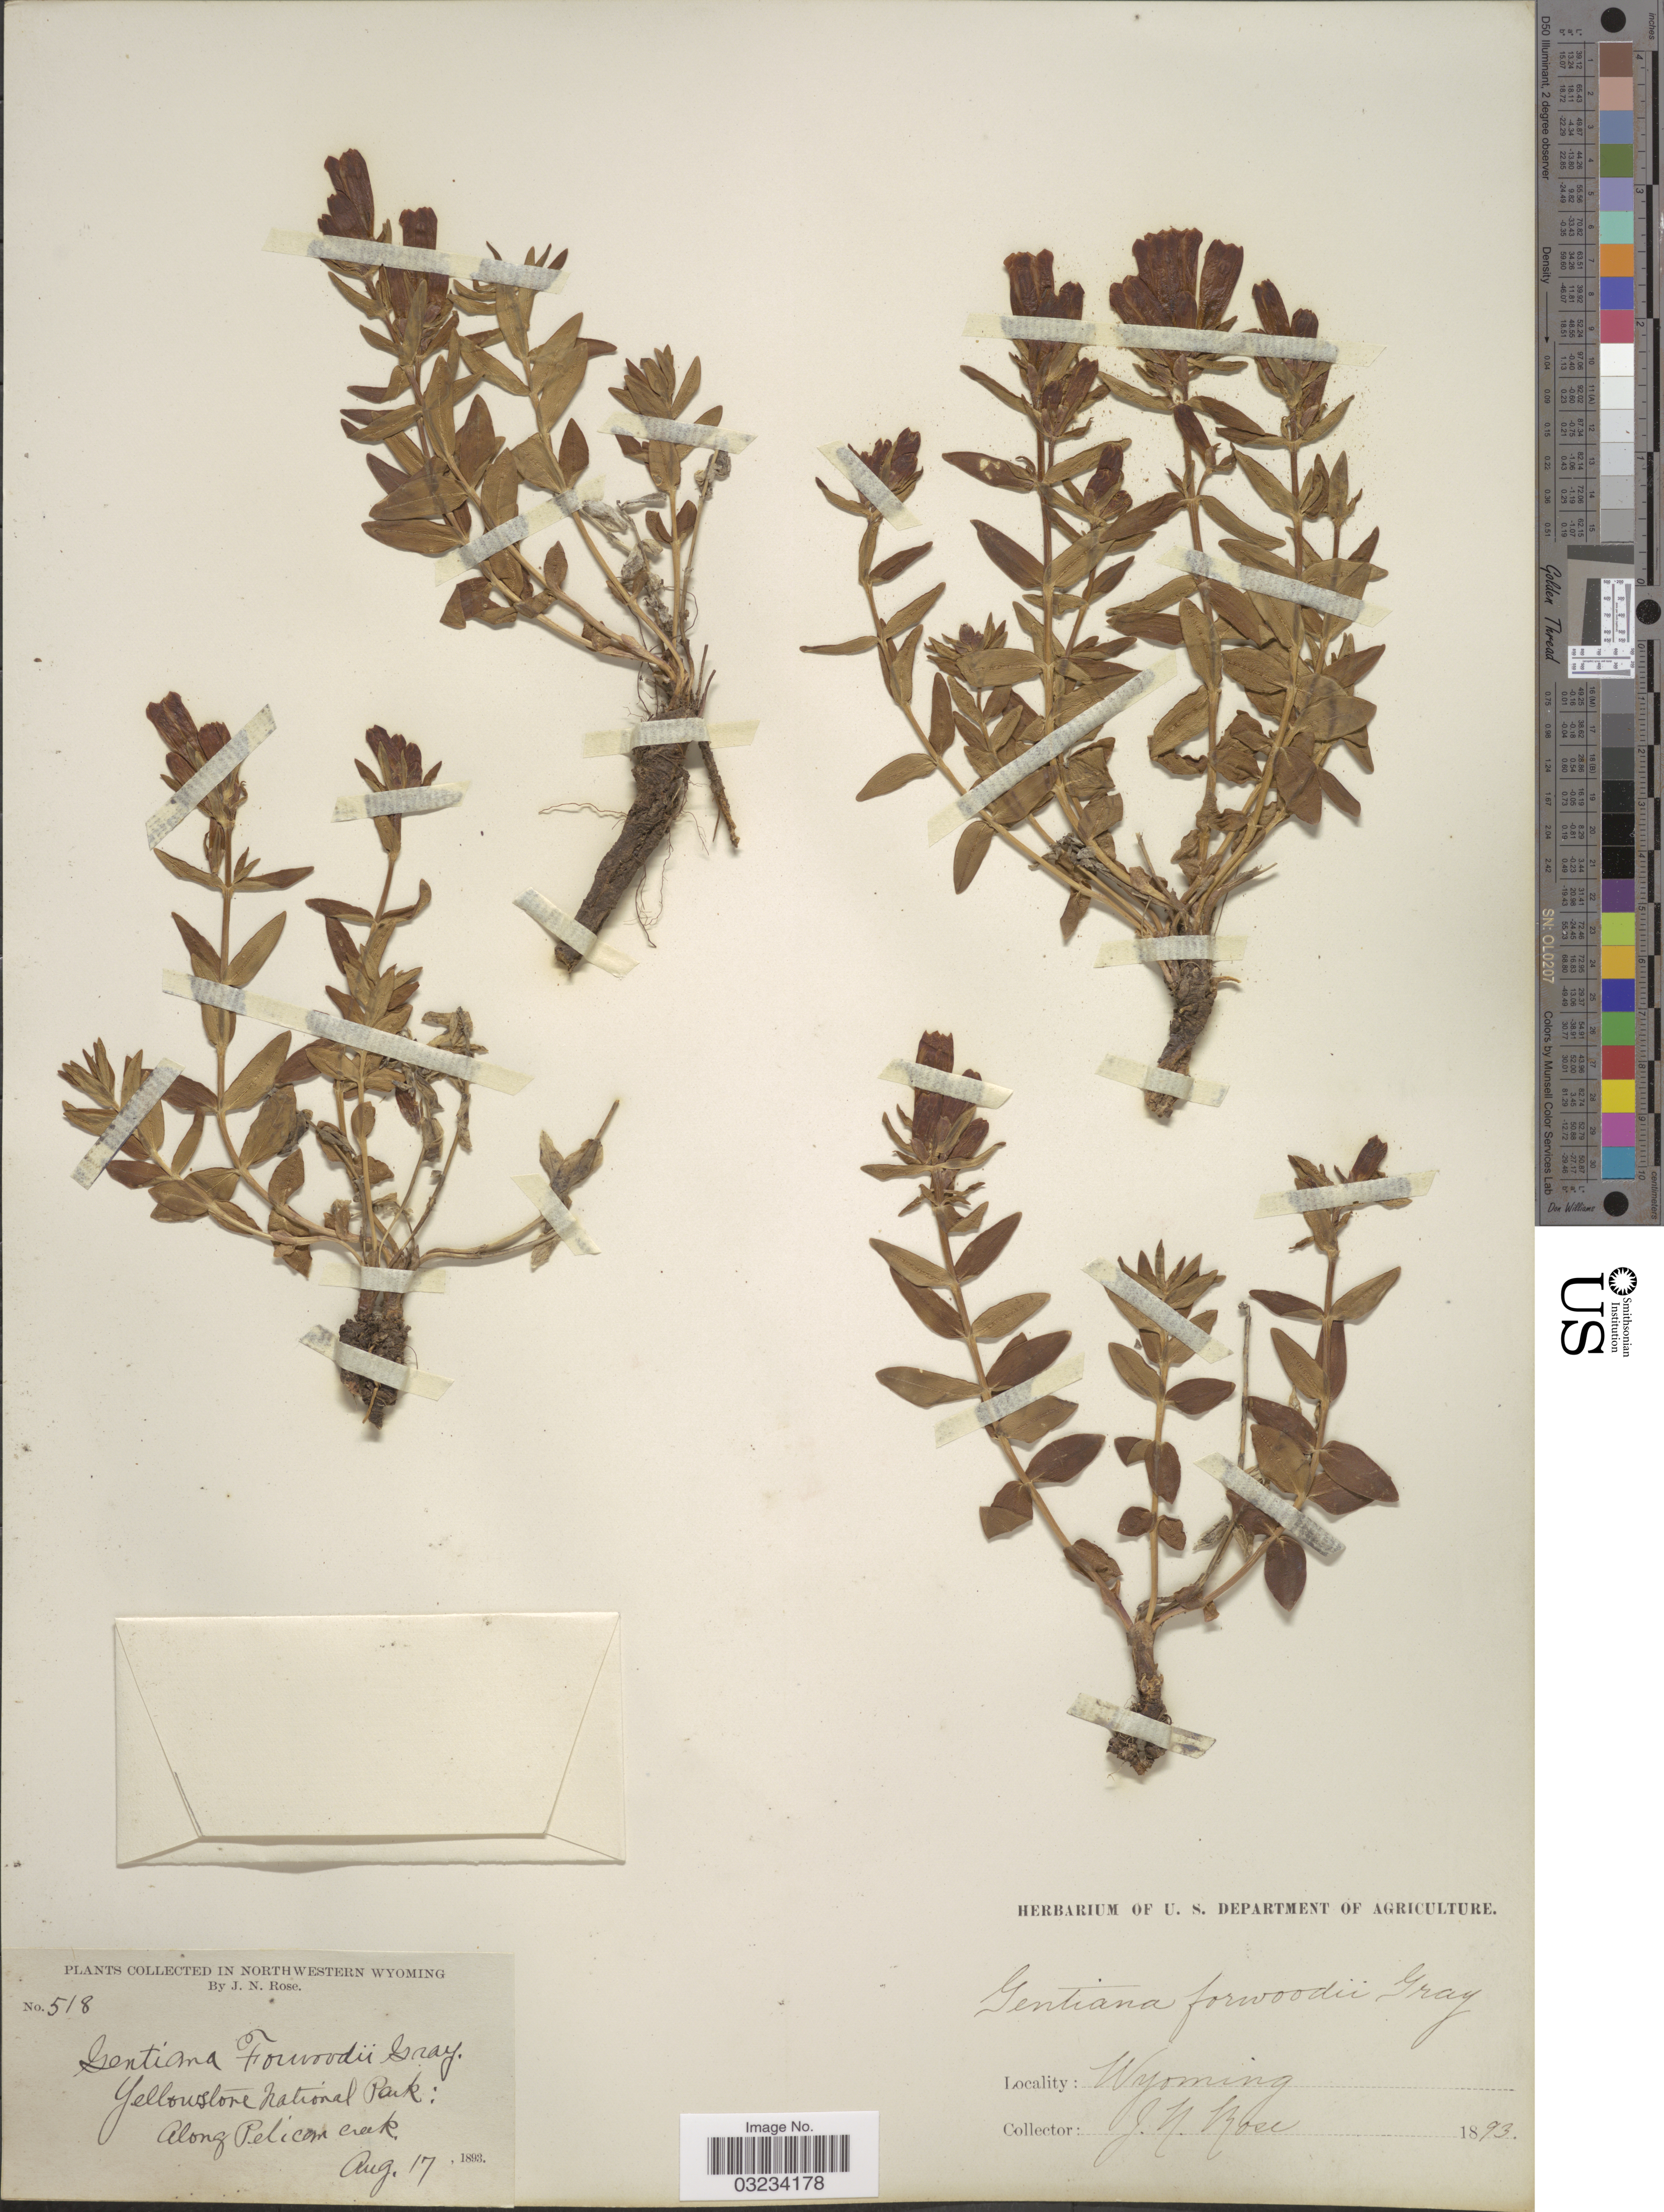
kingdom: Plantae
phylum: Tracheophyta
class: Magnoliopsida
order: Gentianales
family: Gentianaceae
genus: Gentiana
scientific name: Gentiana forwoodii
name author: A. Gray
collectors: J. N. Rose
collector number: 518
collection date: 1893-08-17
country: United States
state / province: Wyoming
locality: Northwestern Wyoming, Yellowstone National Park: Along Pelican Creek.